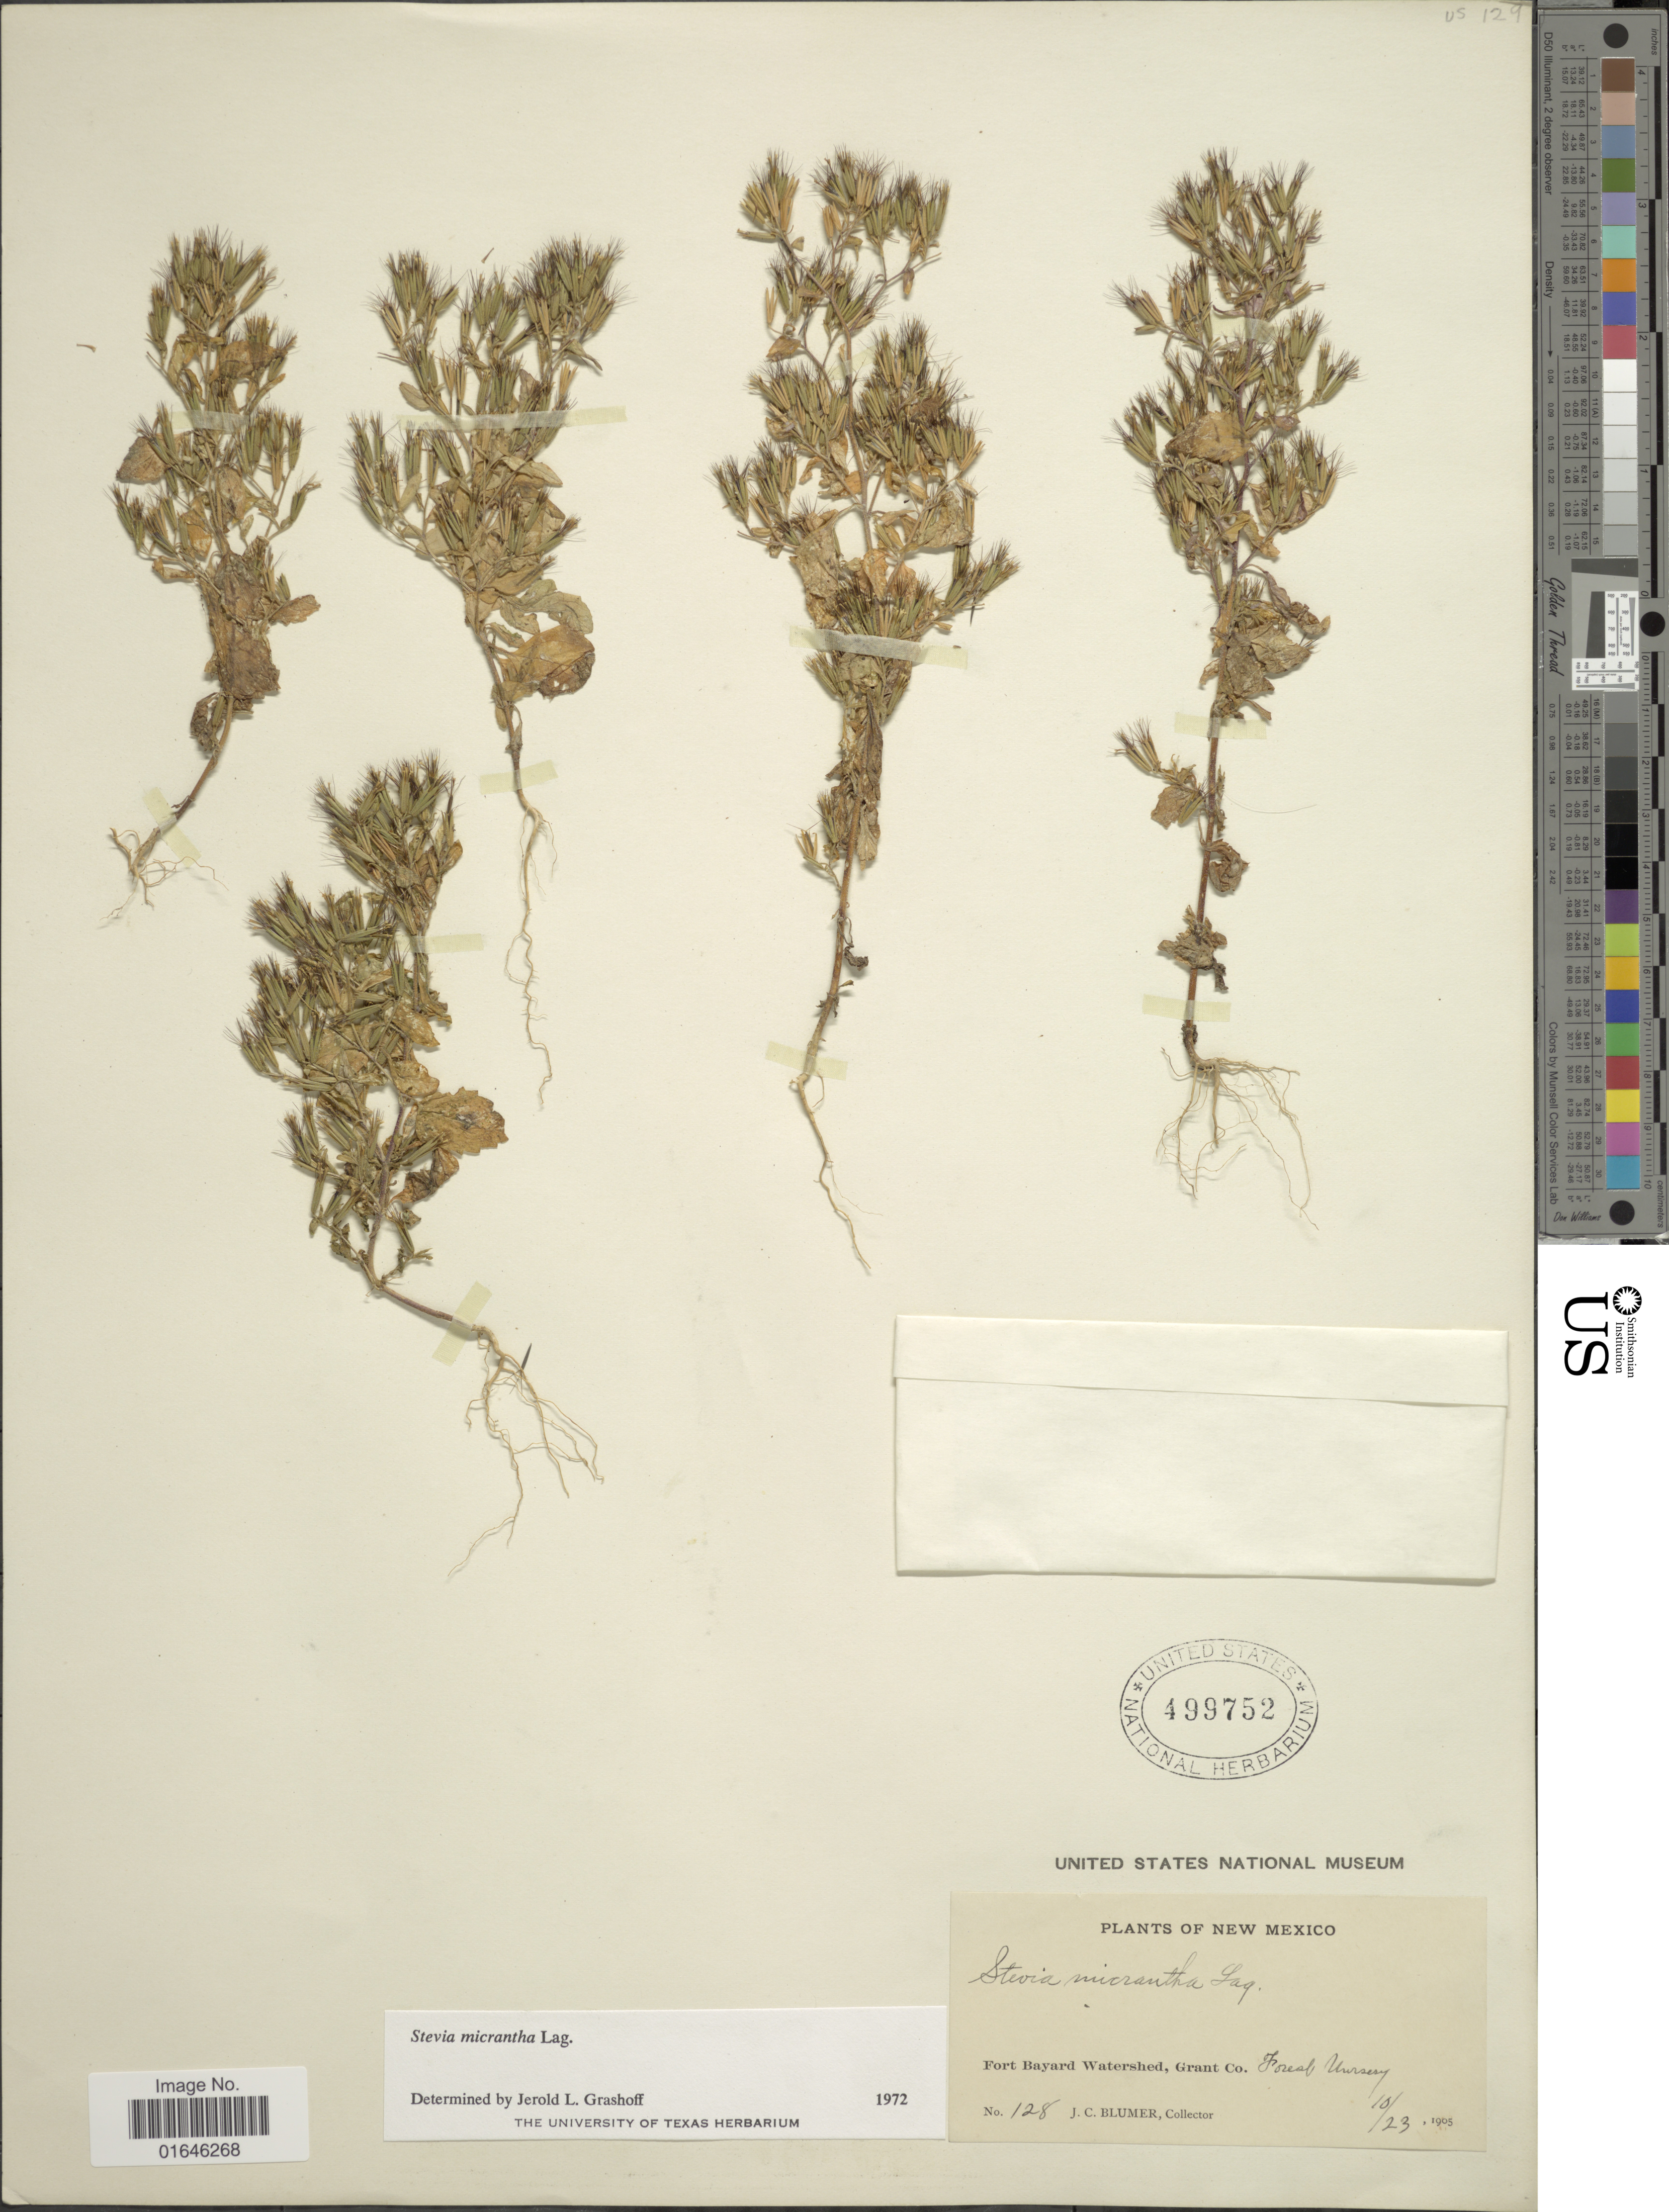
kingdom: Plantae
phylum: Tracheophyta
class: Magnoliopsida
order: Asterales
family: Asteraceae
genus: Stevia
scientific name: Stevia micrantha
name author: Lag.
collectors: J. C. Blumer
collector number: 128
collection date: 1905-10-23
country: United States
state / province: New Mexico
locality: Fort Bayard Watershed, Grant Co., Forest Uppersey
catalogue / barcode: US 499752